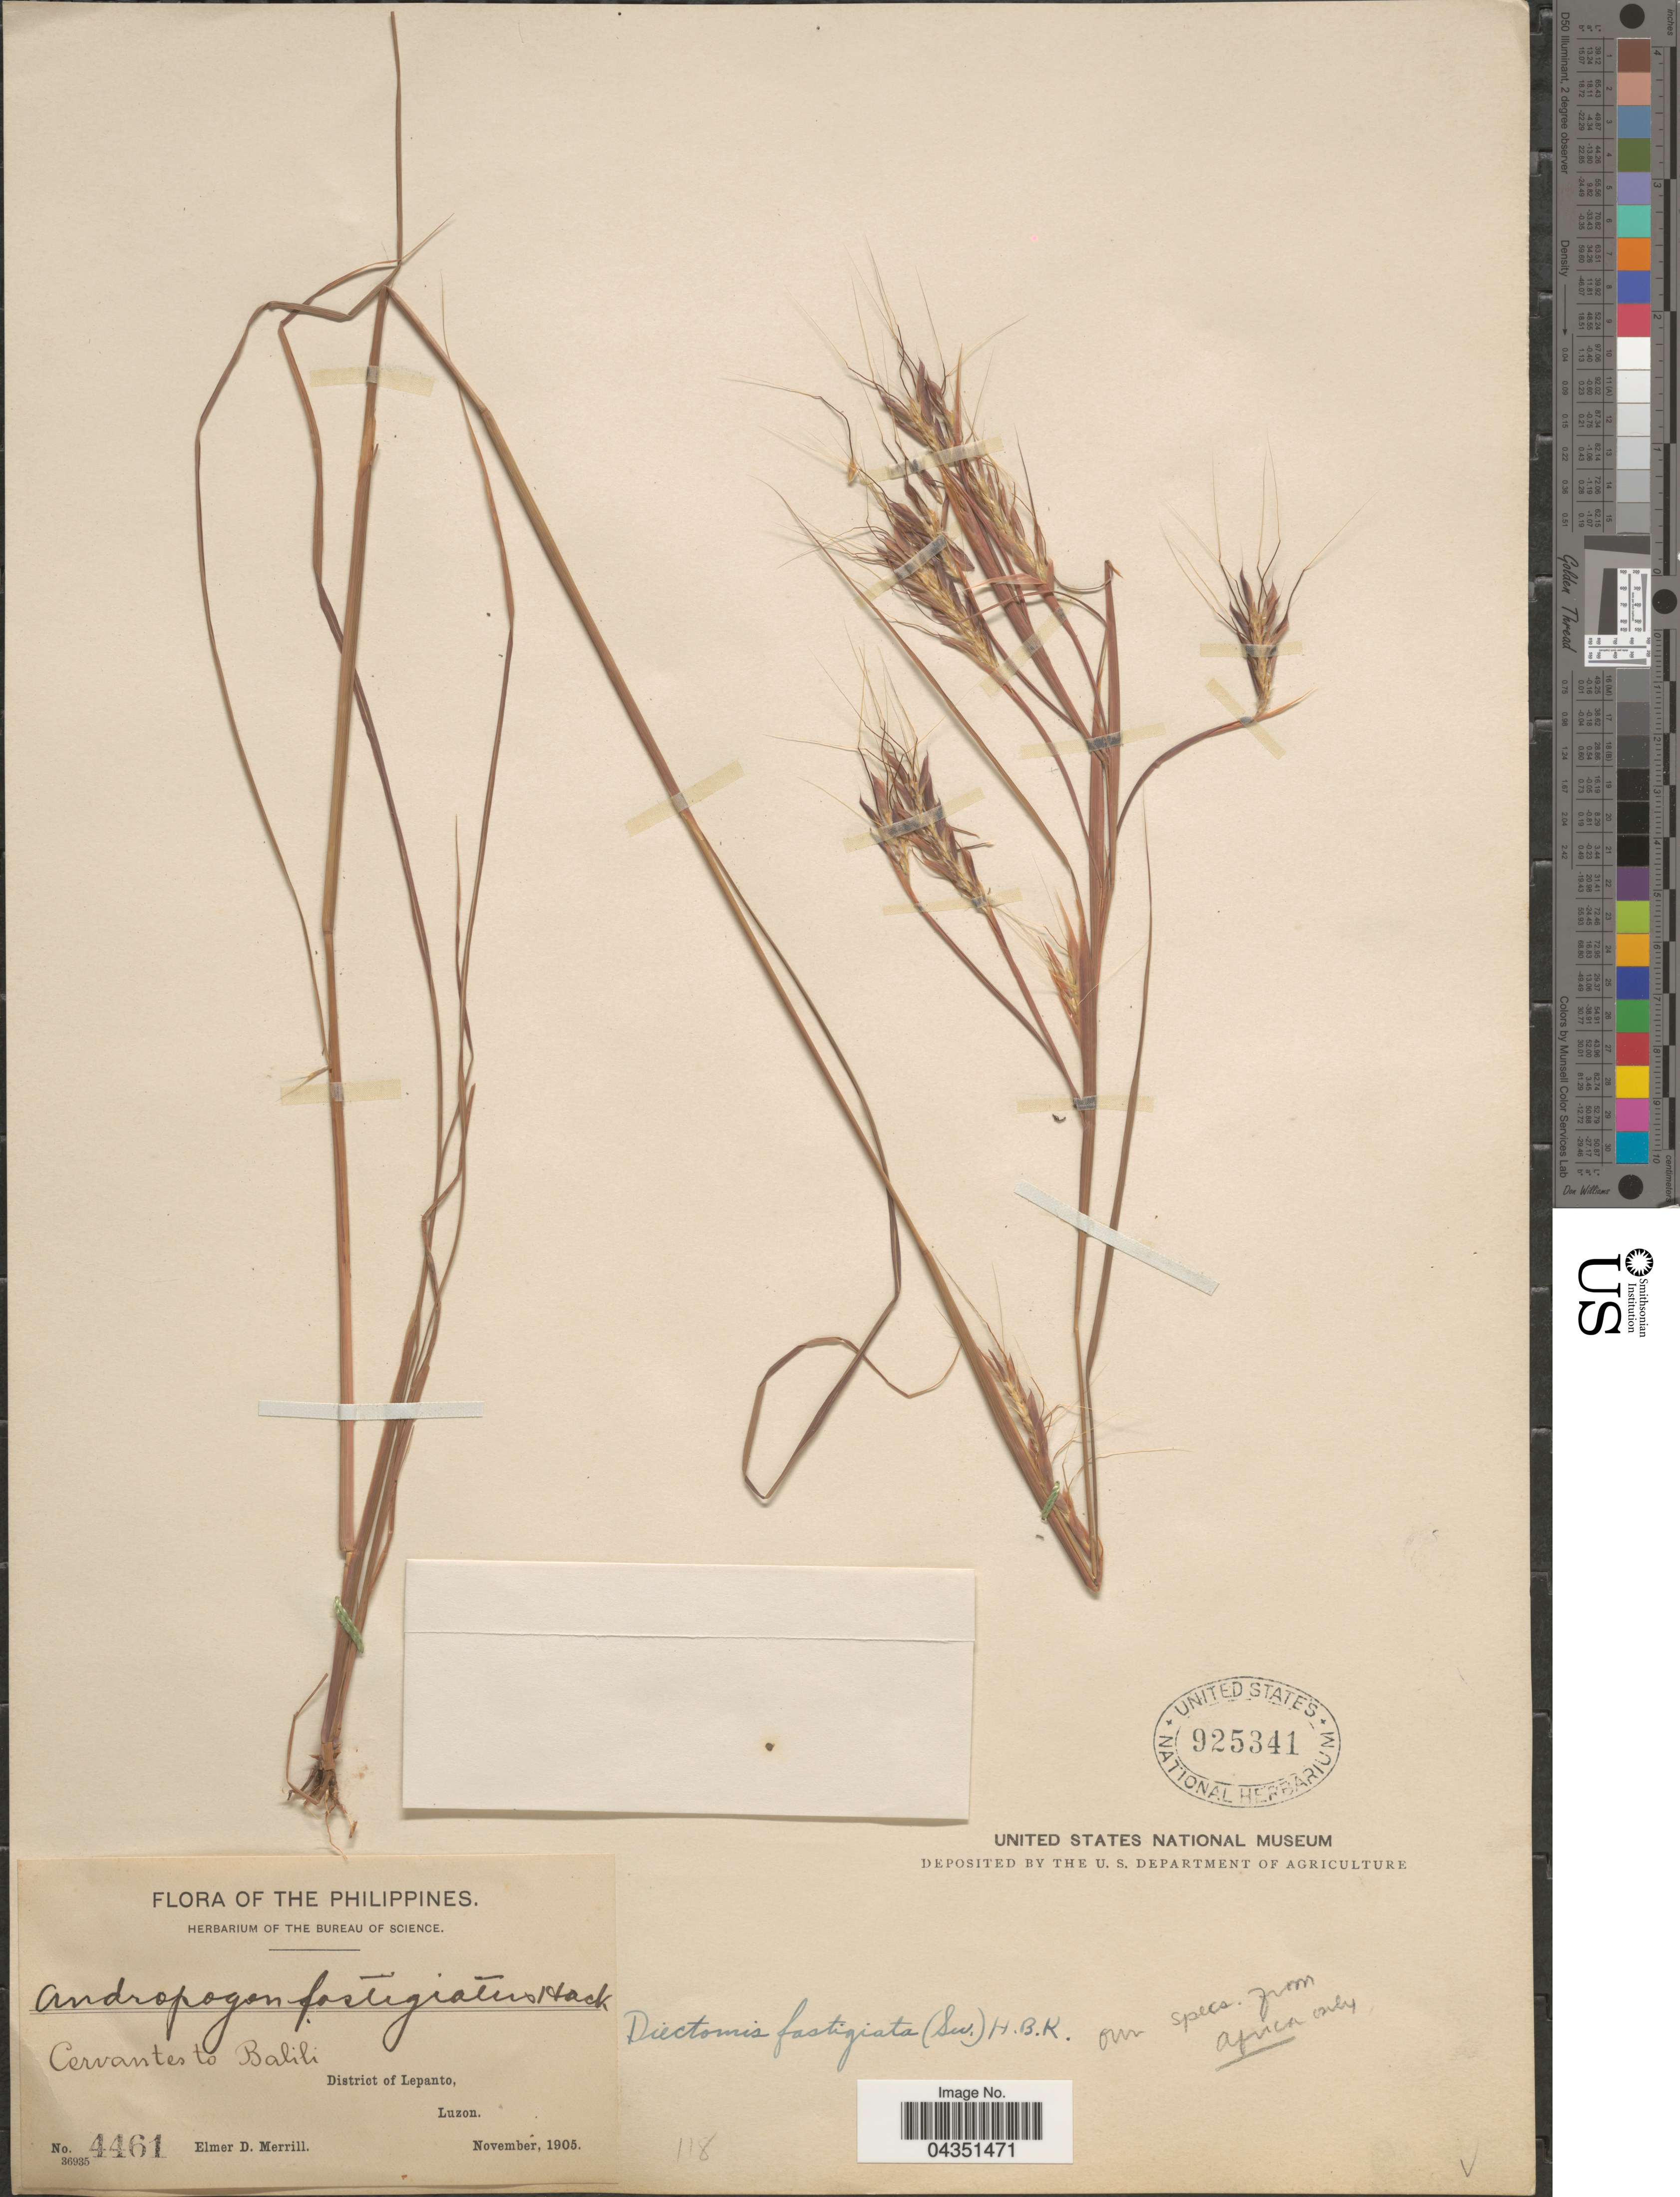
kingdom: Plantae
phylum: Tracheophyta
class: Liliopsida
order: Poales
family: Poaceae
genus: Diectomis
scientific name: Diectomis fastigiata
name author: (Sw.) P. Beauv.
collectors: E. D. Merrill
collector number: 4461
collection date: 1905-11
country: Philippines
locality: Cervantes to Balili. District of Lepanto, Luzon.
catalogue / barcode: US 925341